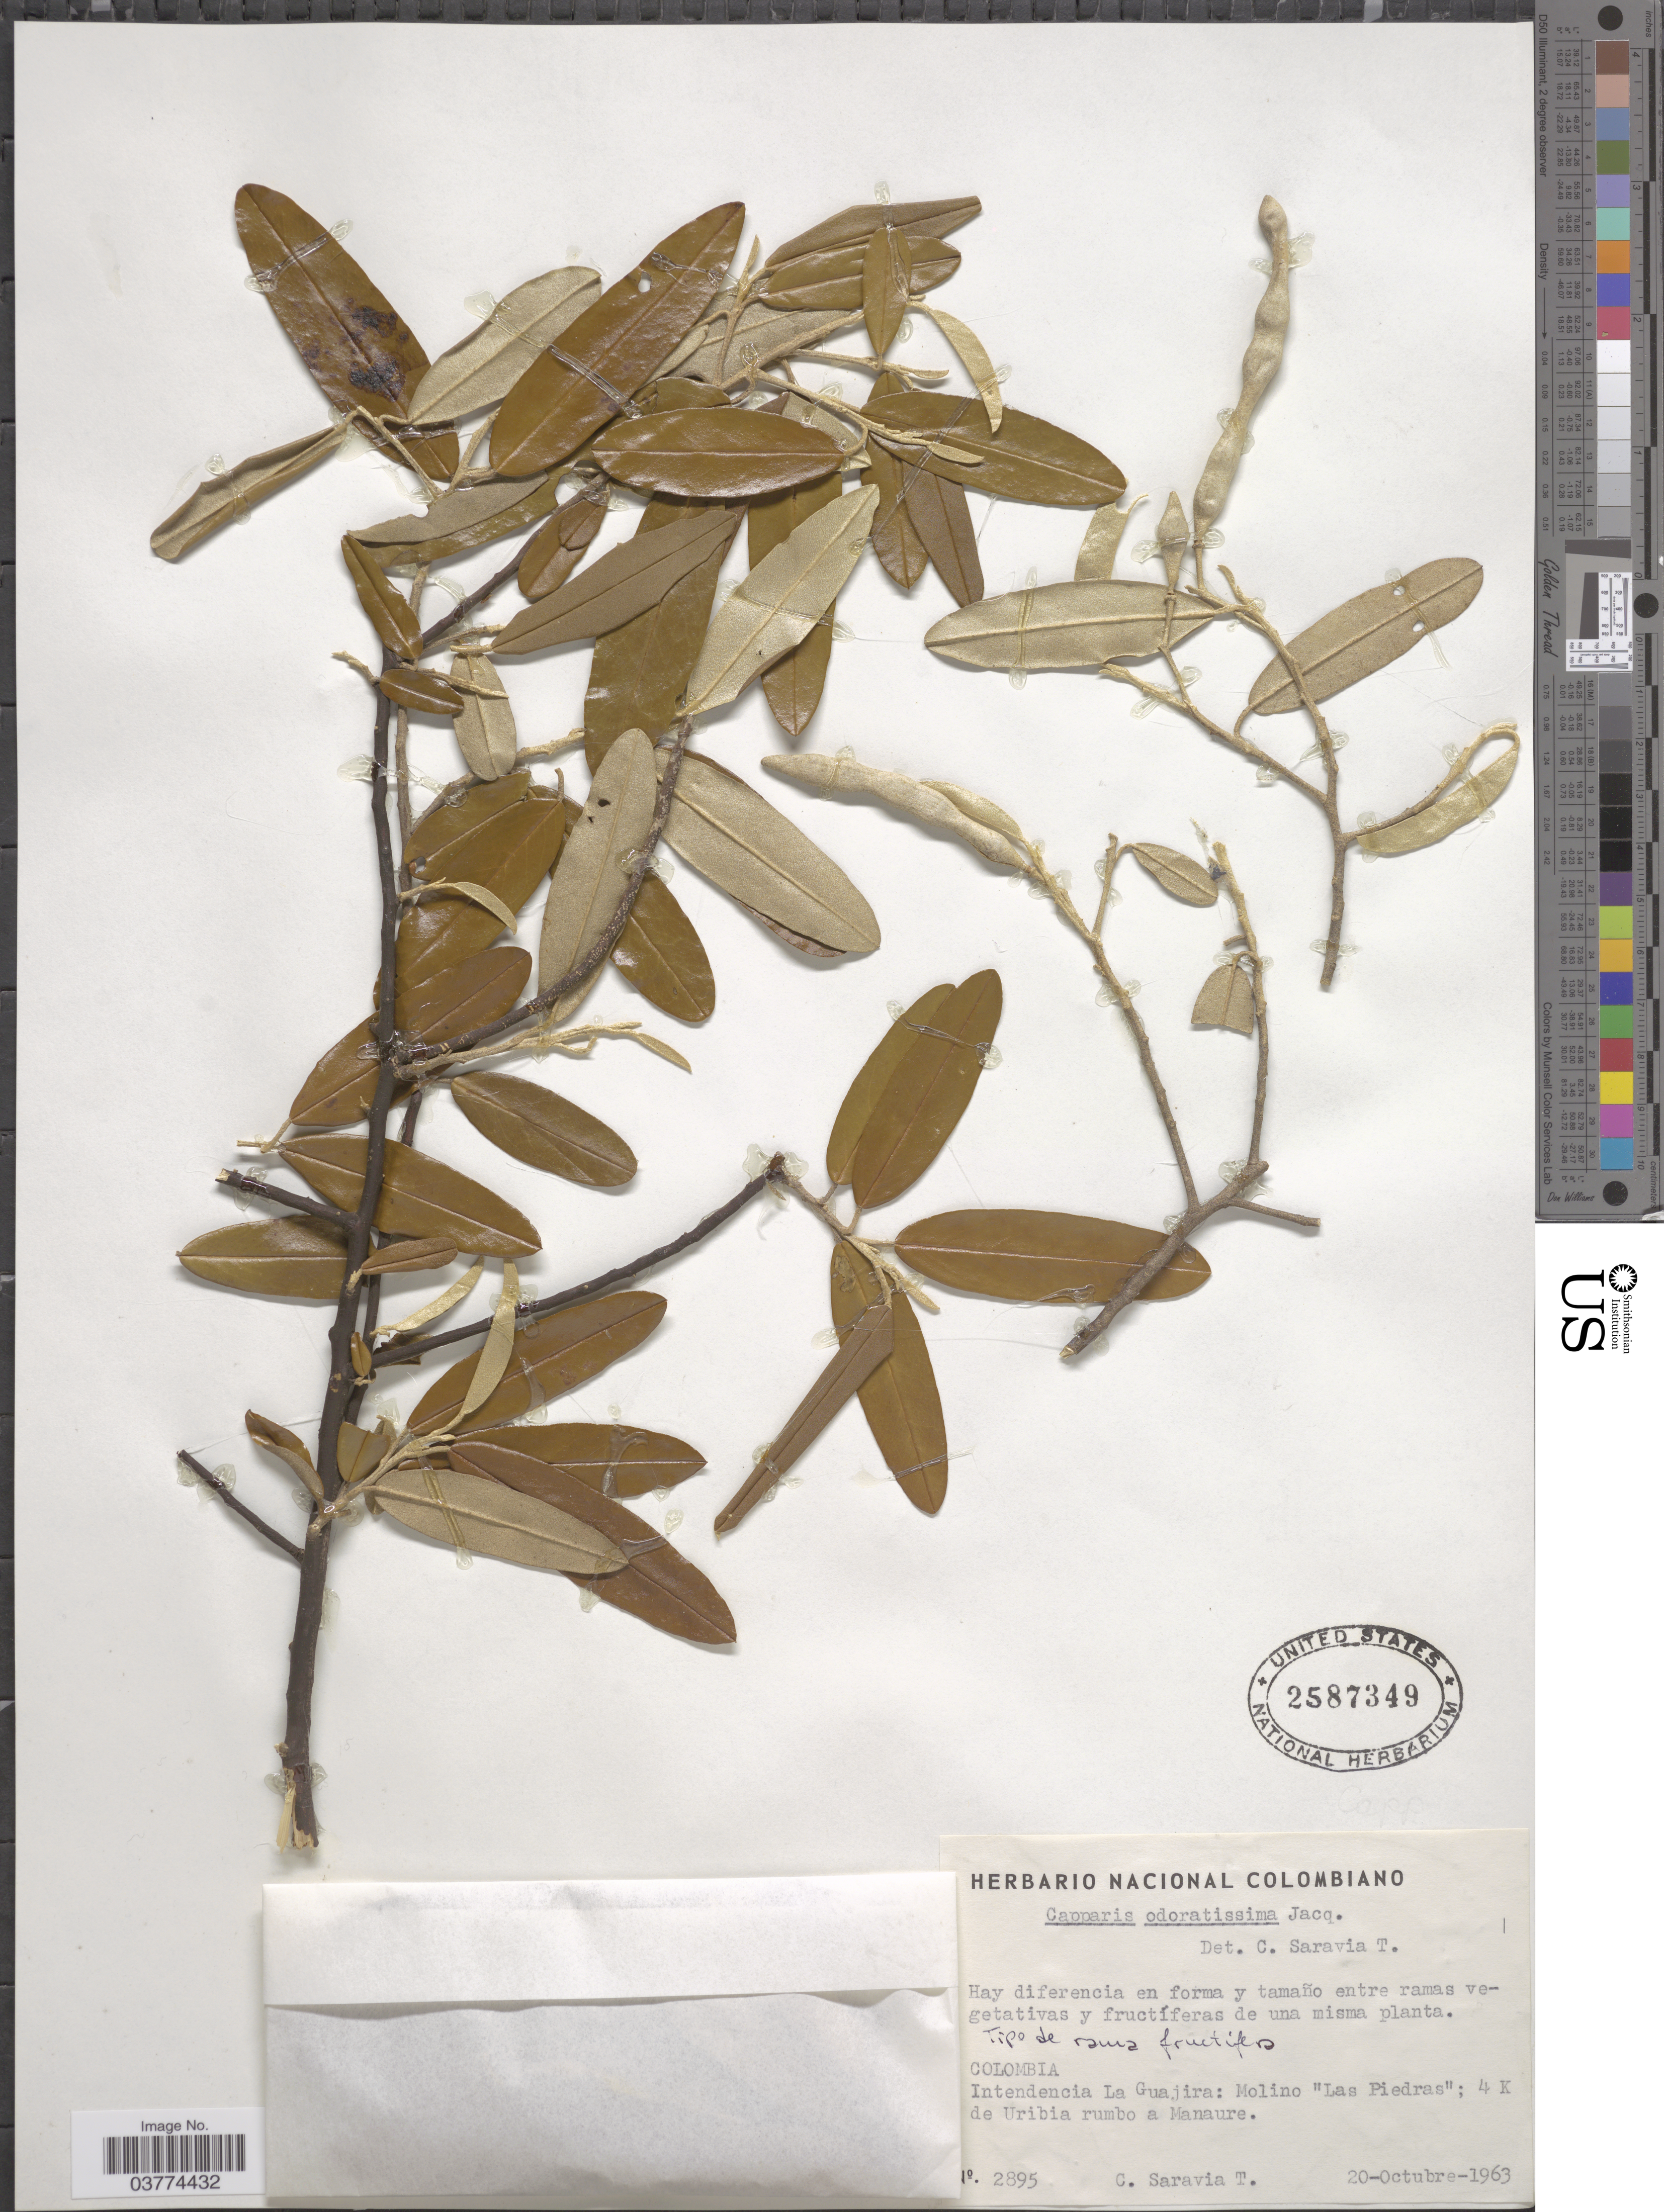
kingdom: Plantae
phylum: Tracheophyta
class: Magnoliopsida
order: Brassicales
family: Capparaceae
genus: Quadrella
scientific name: Quadrella odoratissima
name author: (Jacq.) Hutch.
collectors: C. Saravia T.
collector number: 2895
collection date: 1963-10-20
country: Colombia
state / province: La Guajira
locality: Intendencia La Guajira: Molino "Las Piedras"; 4 K de Uribia rumbo a Manaure.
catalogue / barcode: US 2587349